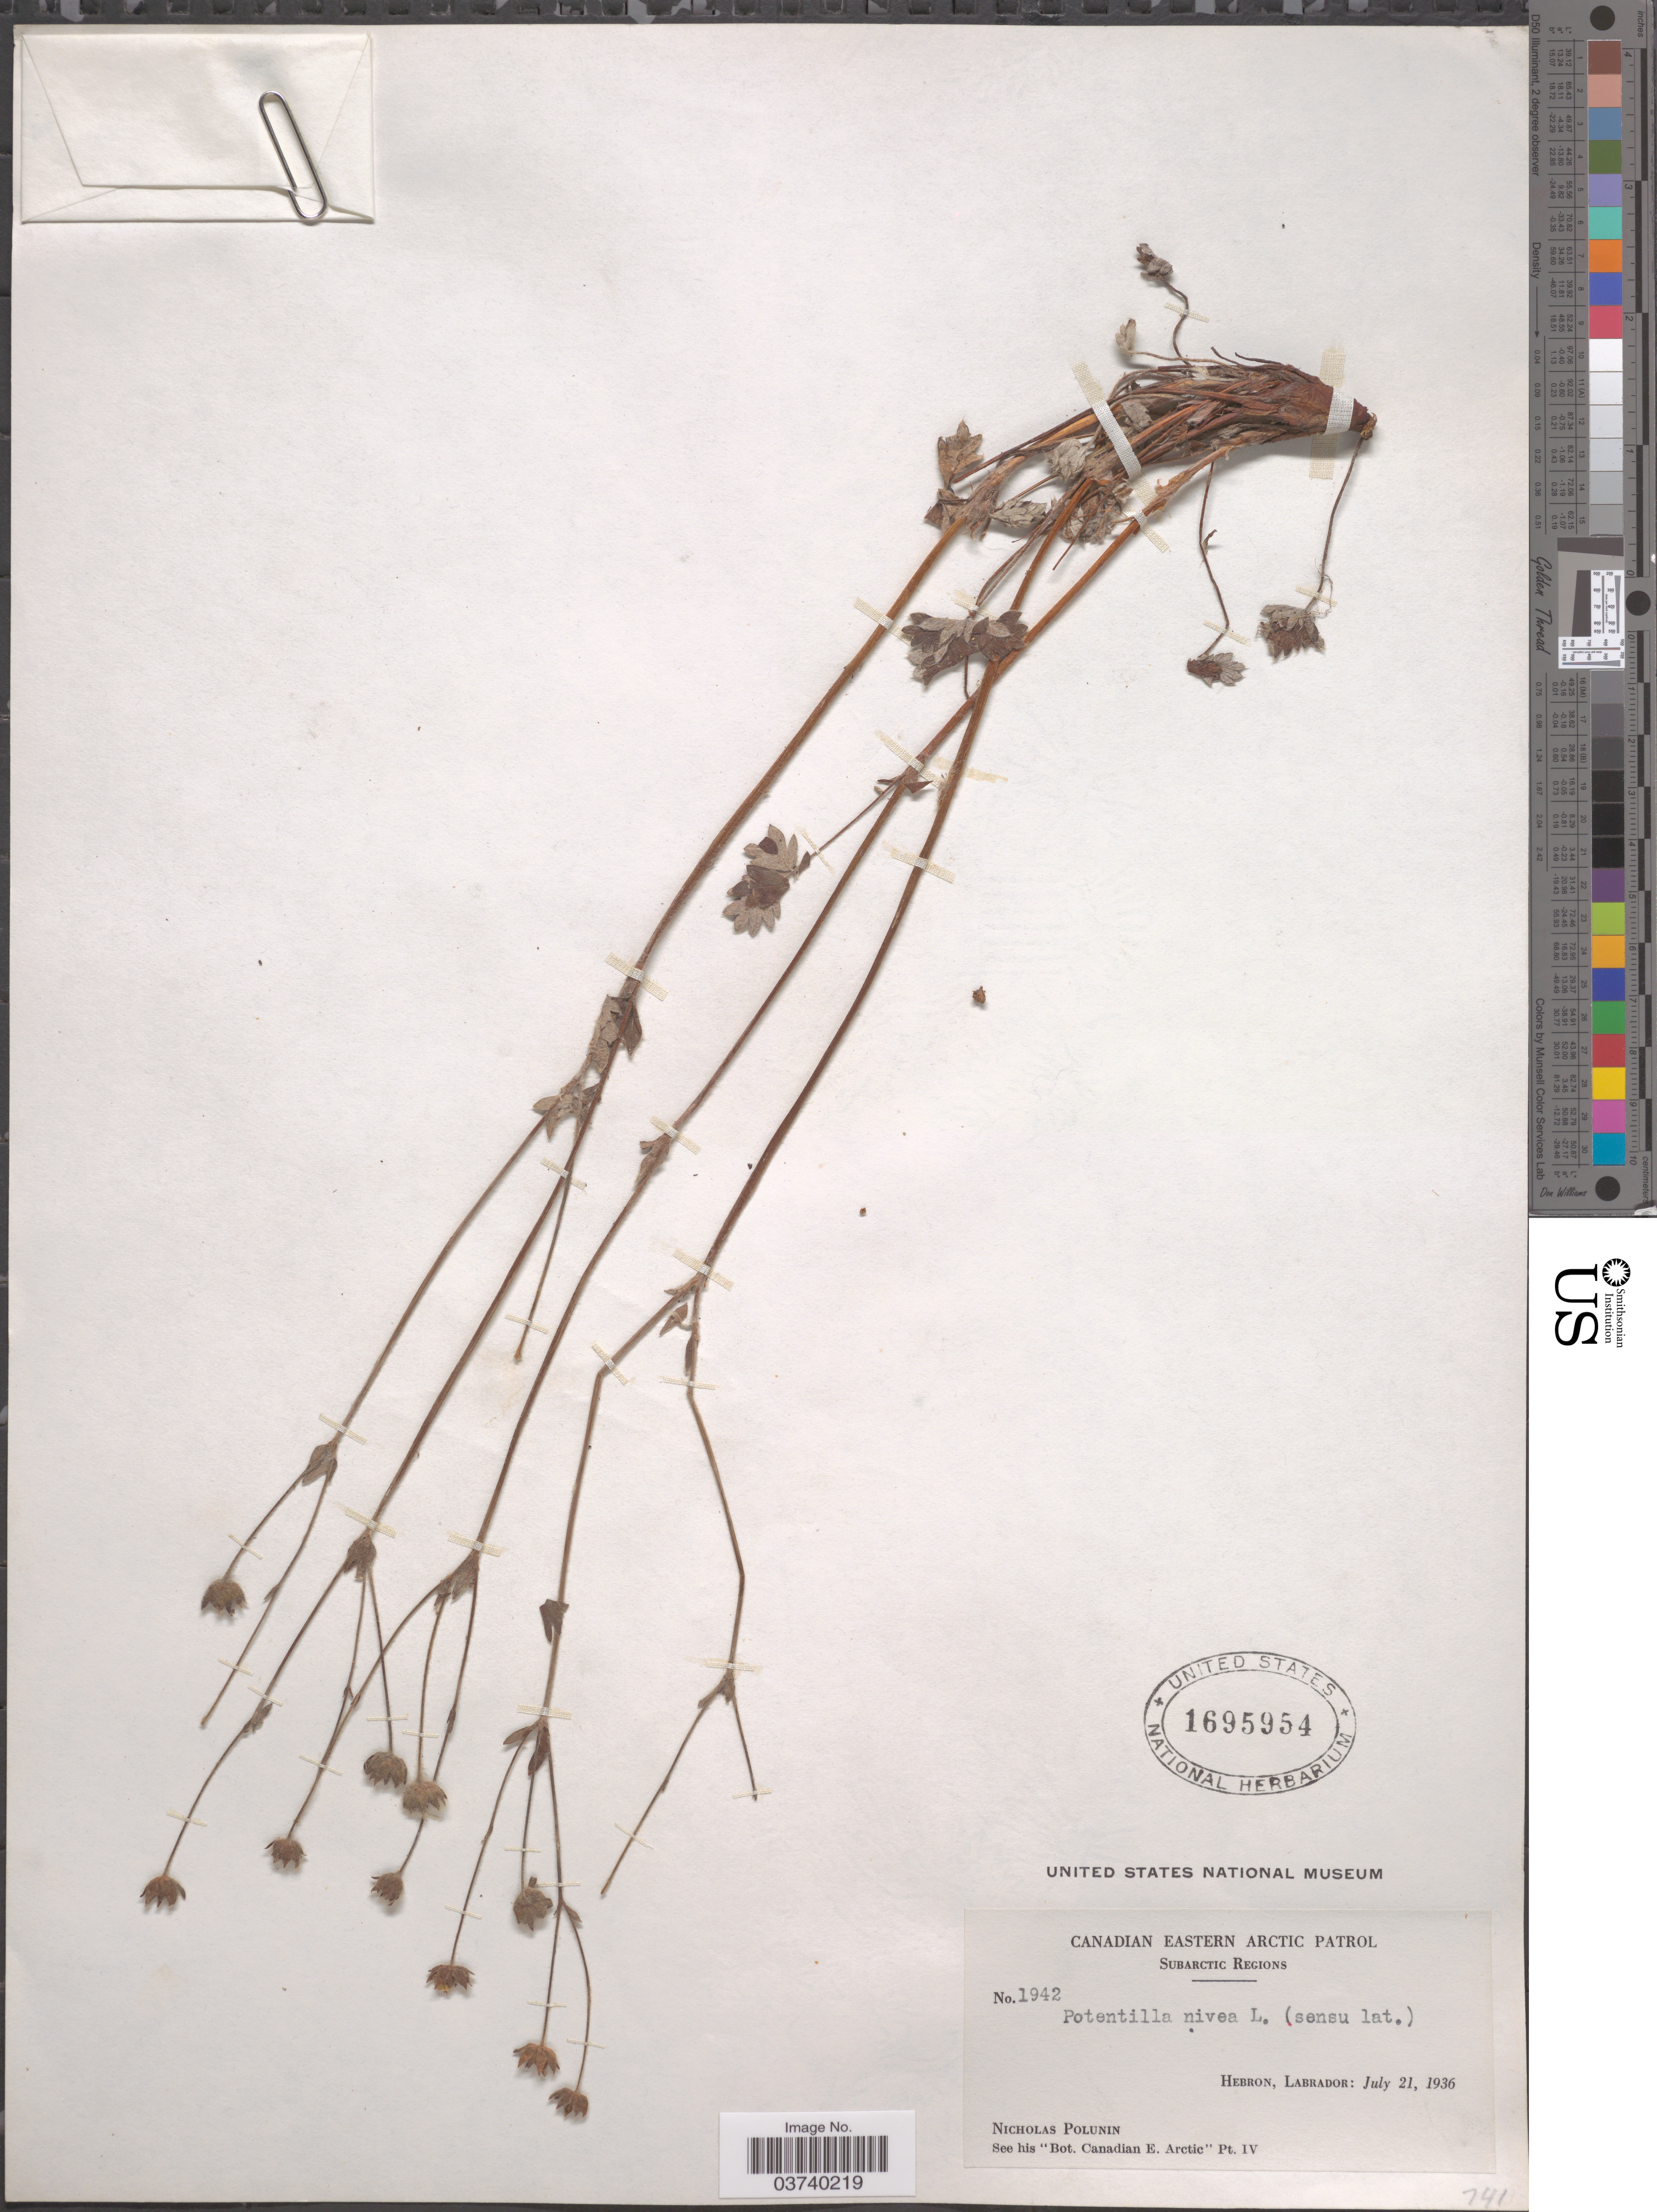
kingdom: Plantae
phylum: Tracheophyta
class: Magnoliopsida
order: Rosales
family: Rosaceae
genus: Potentilla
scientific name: Potentilla nivea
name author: L.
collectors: N. V. Polunin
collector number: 1942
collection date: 1936-07-21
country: Canada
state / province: Newfoundland and Labrador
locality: Eastern Arctic Patrol. Subarctic Regions. Hebron, Labrador.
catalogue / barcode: US 1695954